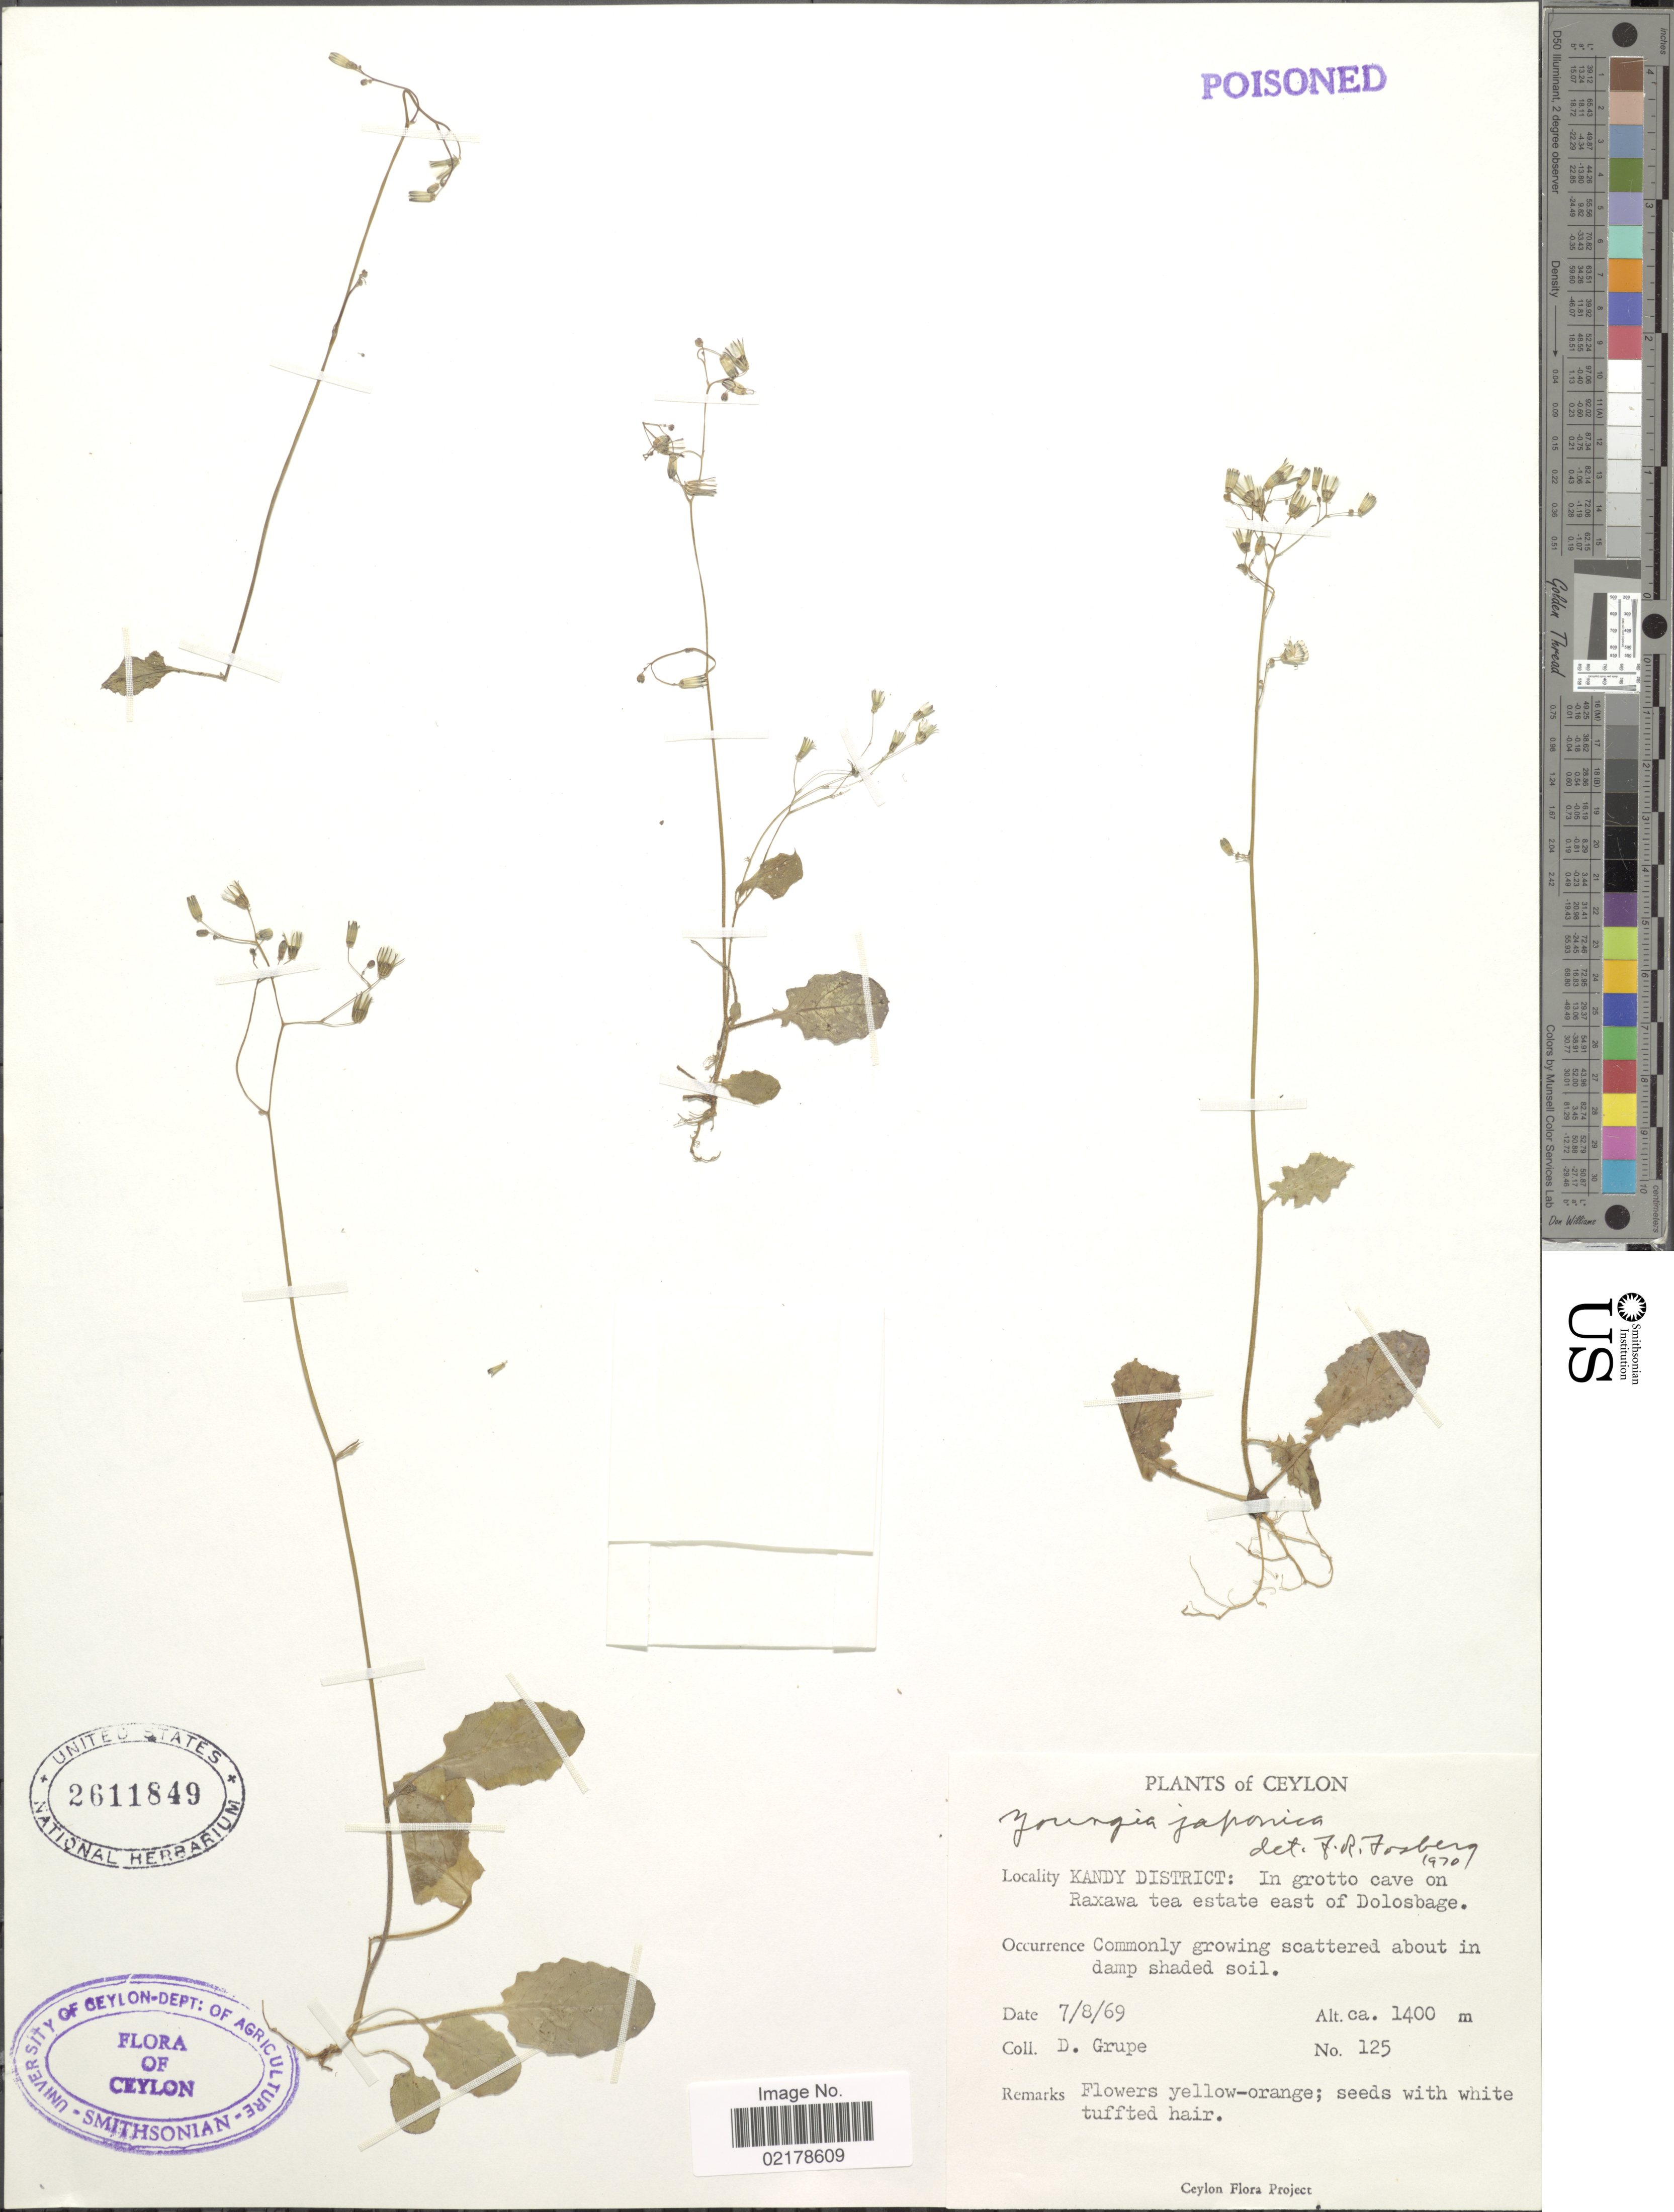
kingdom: Plantae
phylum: Tracheophyta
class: Magnoliopsida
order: Asterales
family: Asteraceae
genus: Youngia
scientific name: Youngia japonica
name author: (L.) DC.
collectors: D. Grupe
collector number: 125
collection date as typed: Transcribed d/m/y: 7/8/69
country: Sri Lanka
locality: Ceylon, Kandy District: In grotto cave on Raxawa tea estate east of Dolosbage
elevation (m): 1400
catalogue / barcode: US 2611849